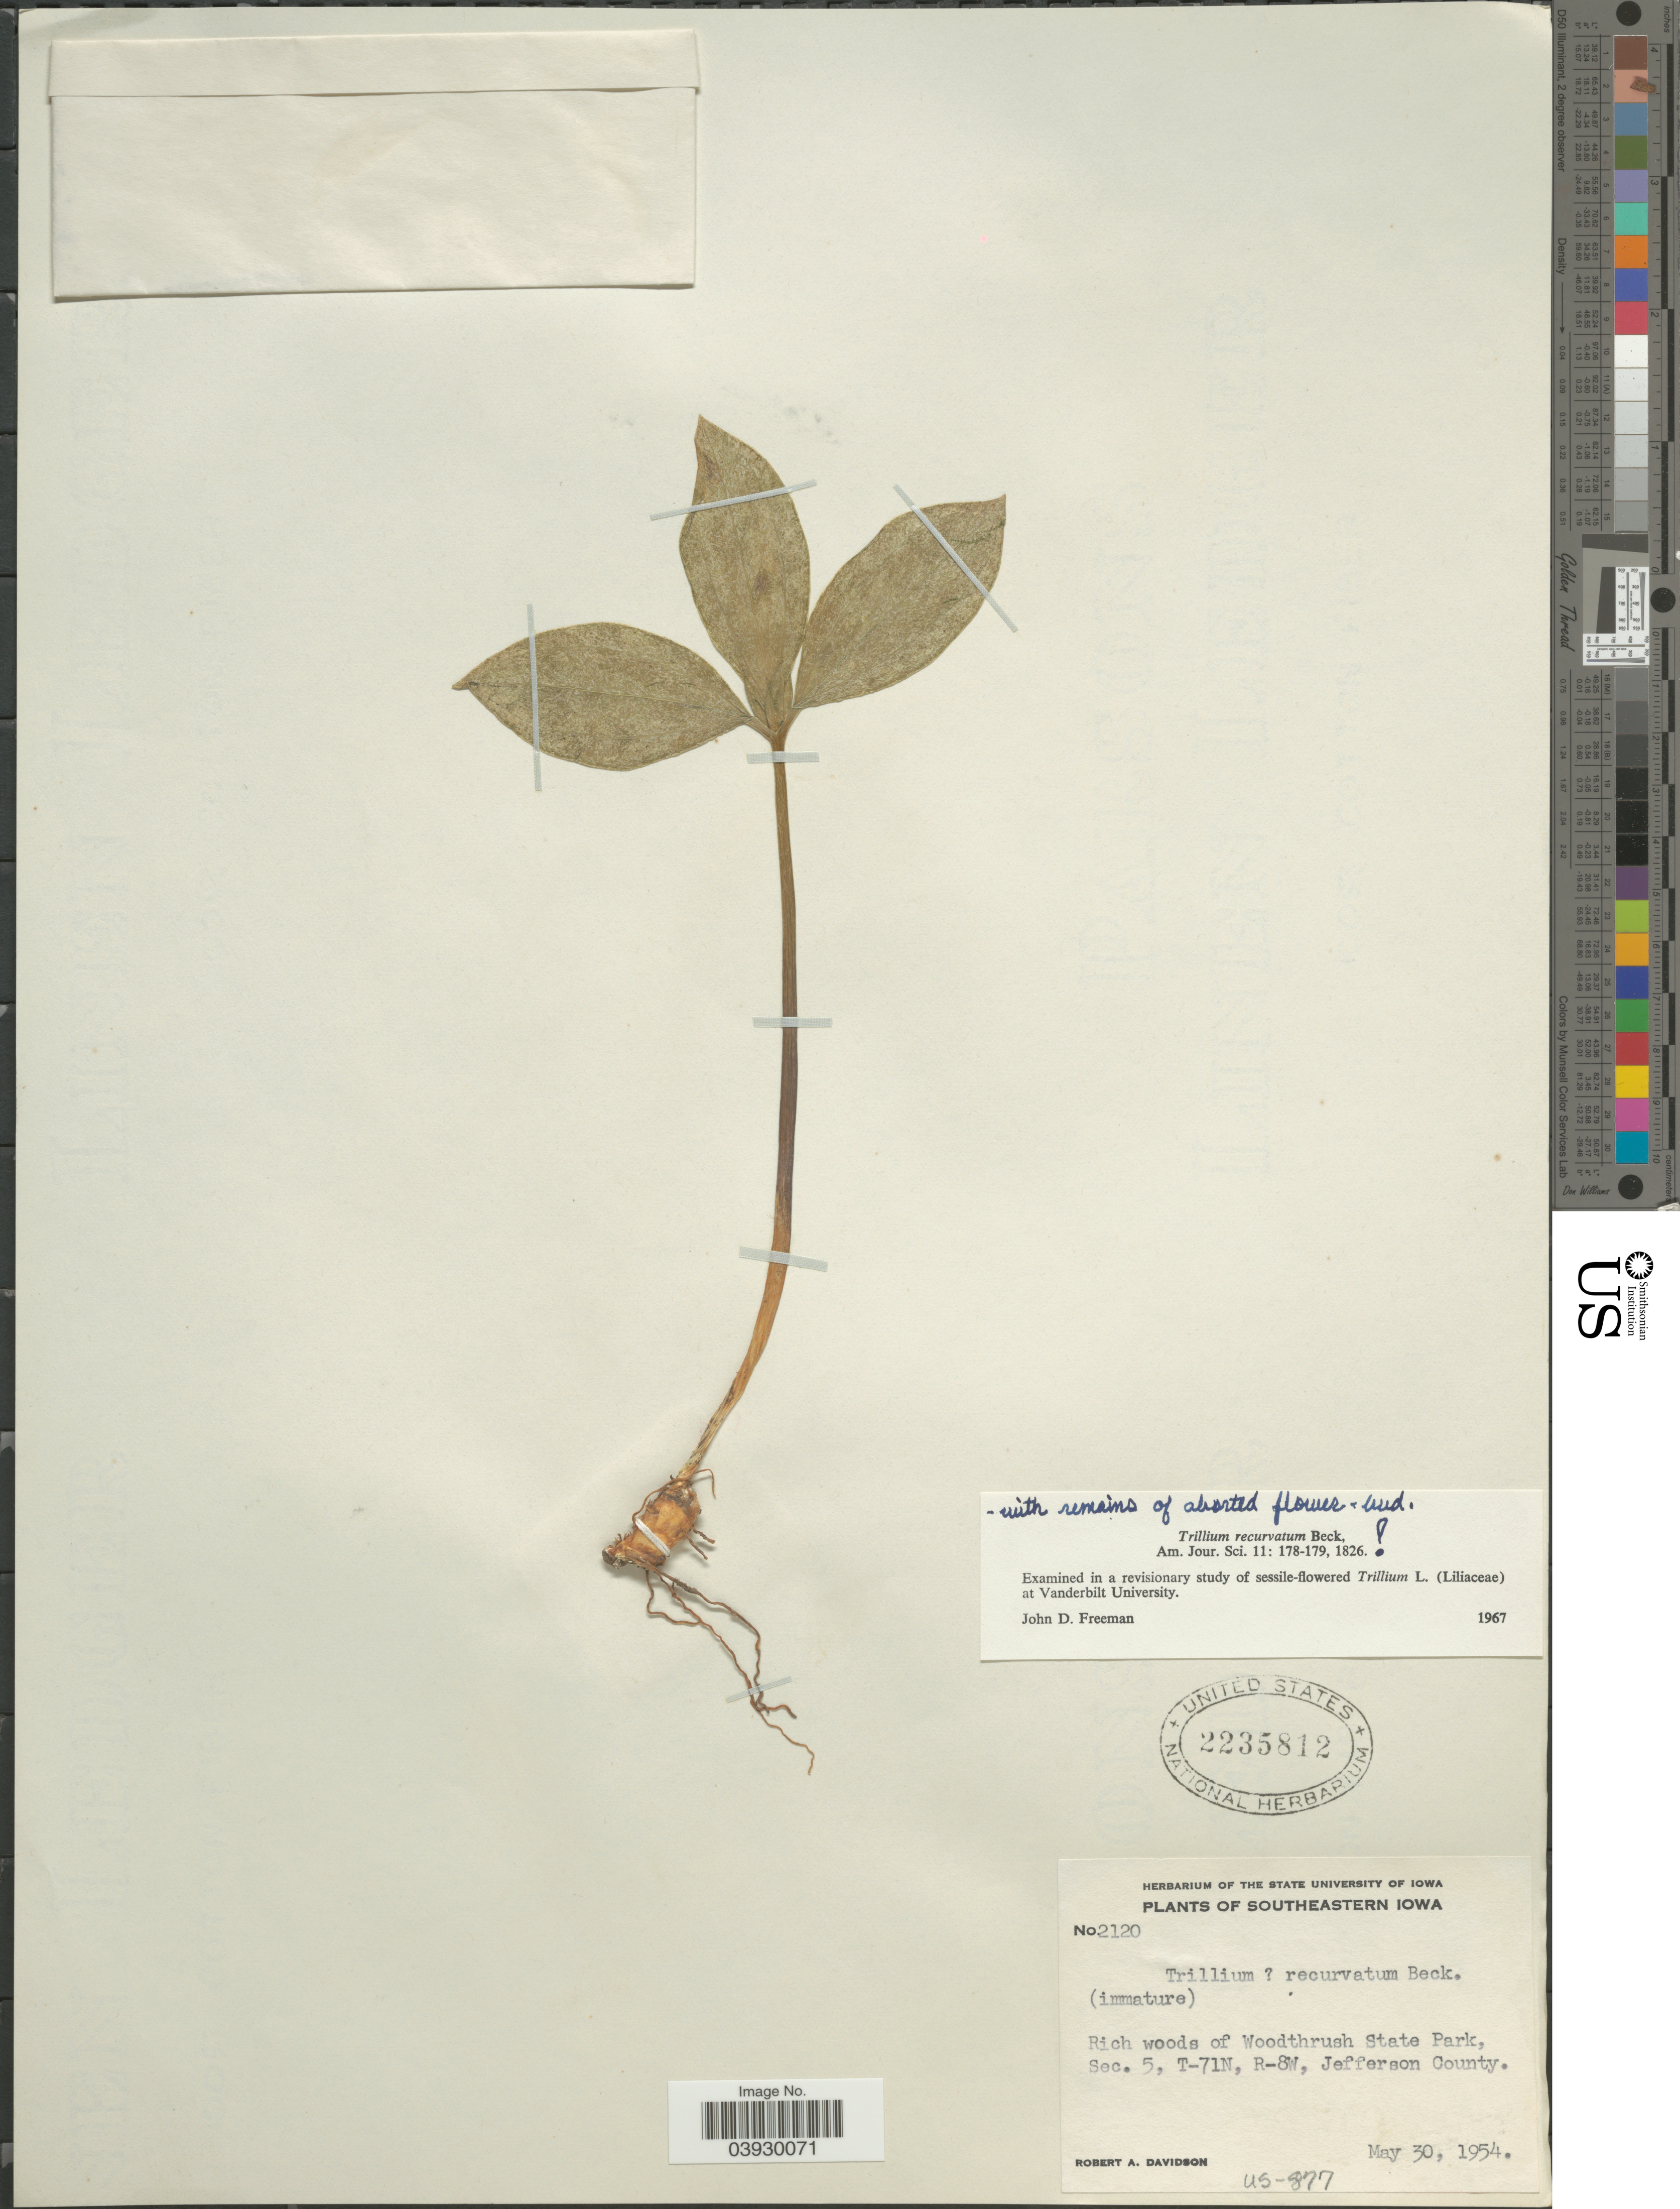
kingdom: Plantae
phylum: Tracheophyta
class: Liliopsida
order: Liliales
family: Melanthiaceae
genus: Trillium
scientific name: Trillium recurvatum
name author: L.C. Beck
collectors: R. A. Davidson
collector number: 2120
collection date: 1954-05-30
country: United States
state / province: Iowa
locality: Rich woods of Woodthrush State Park, Sec. 5, T-71N, R-8W, Jefferson County.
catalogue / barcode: US 2235812